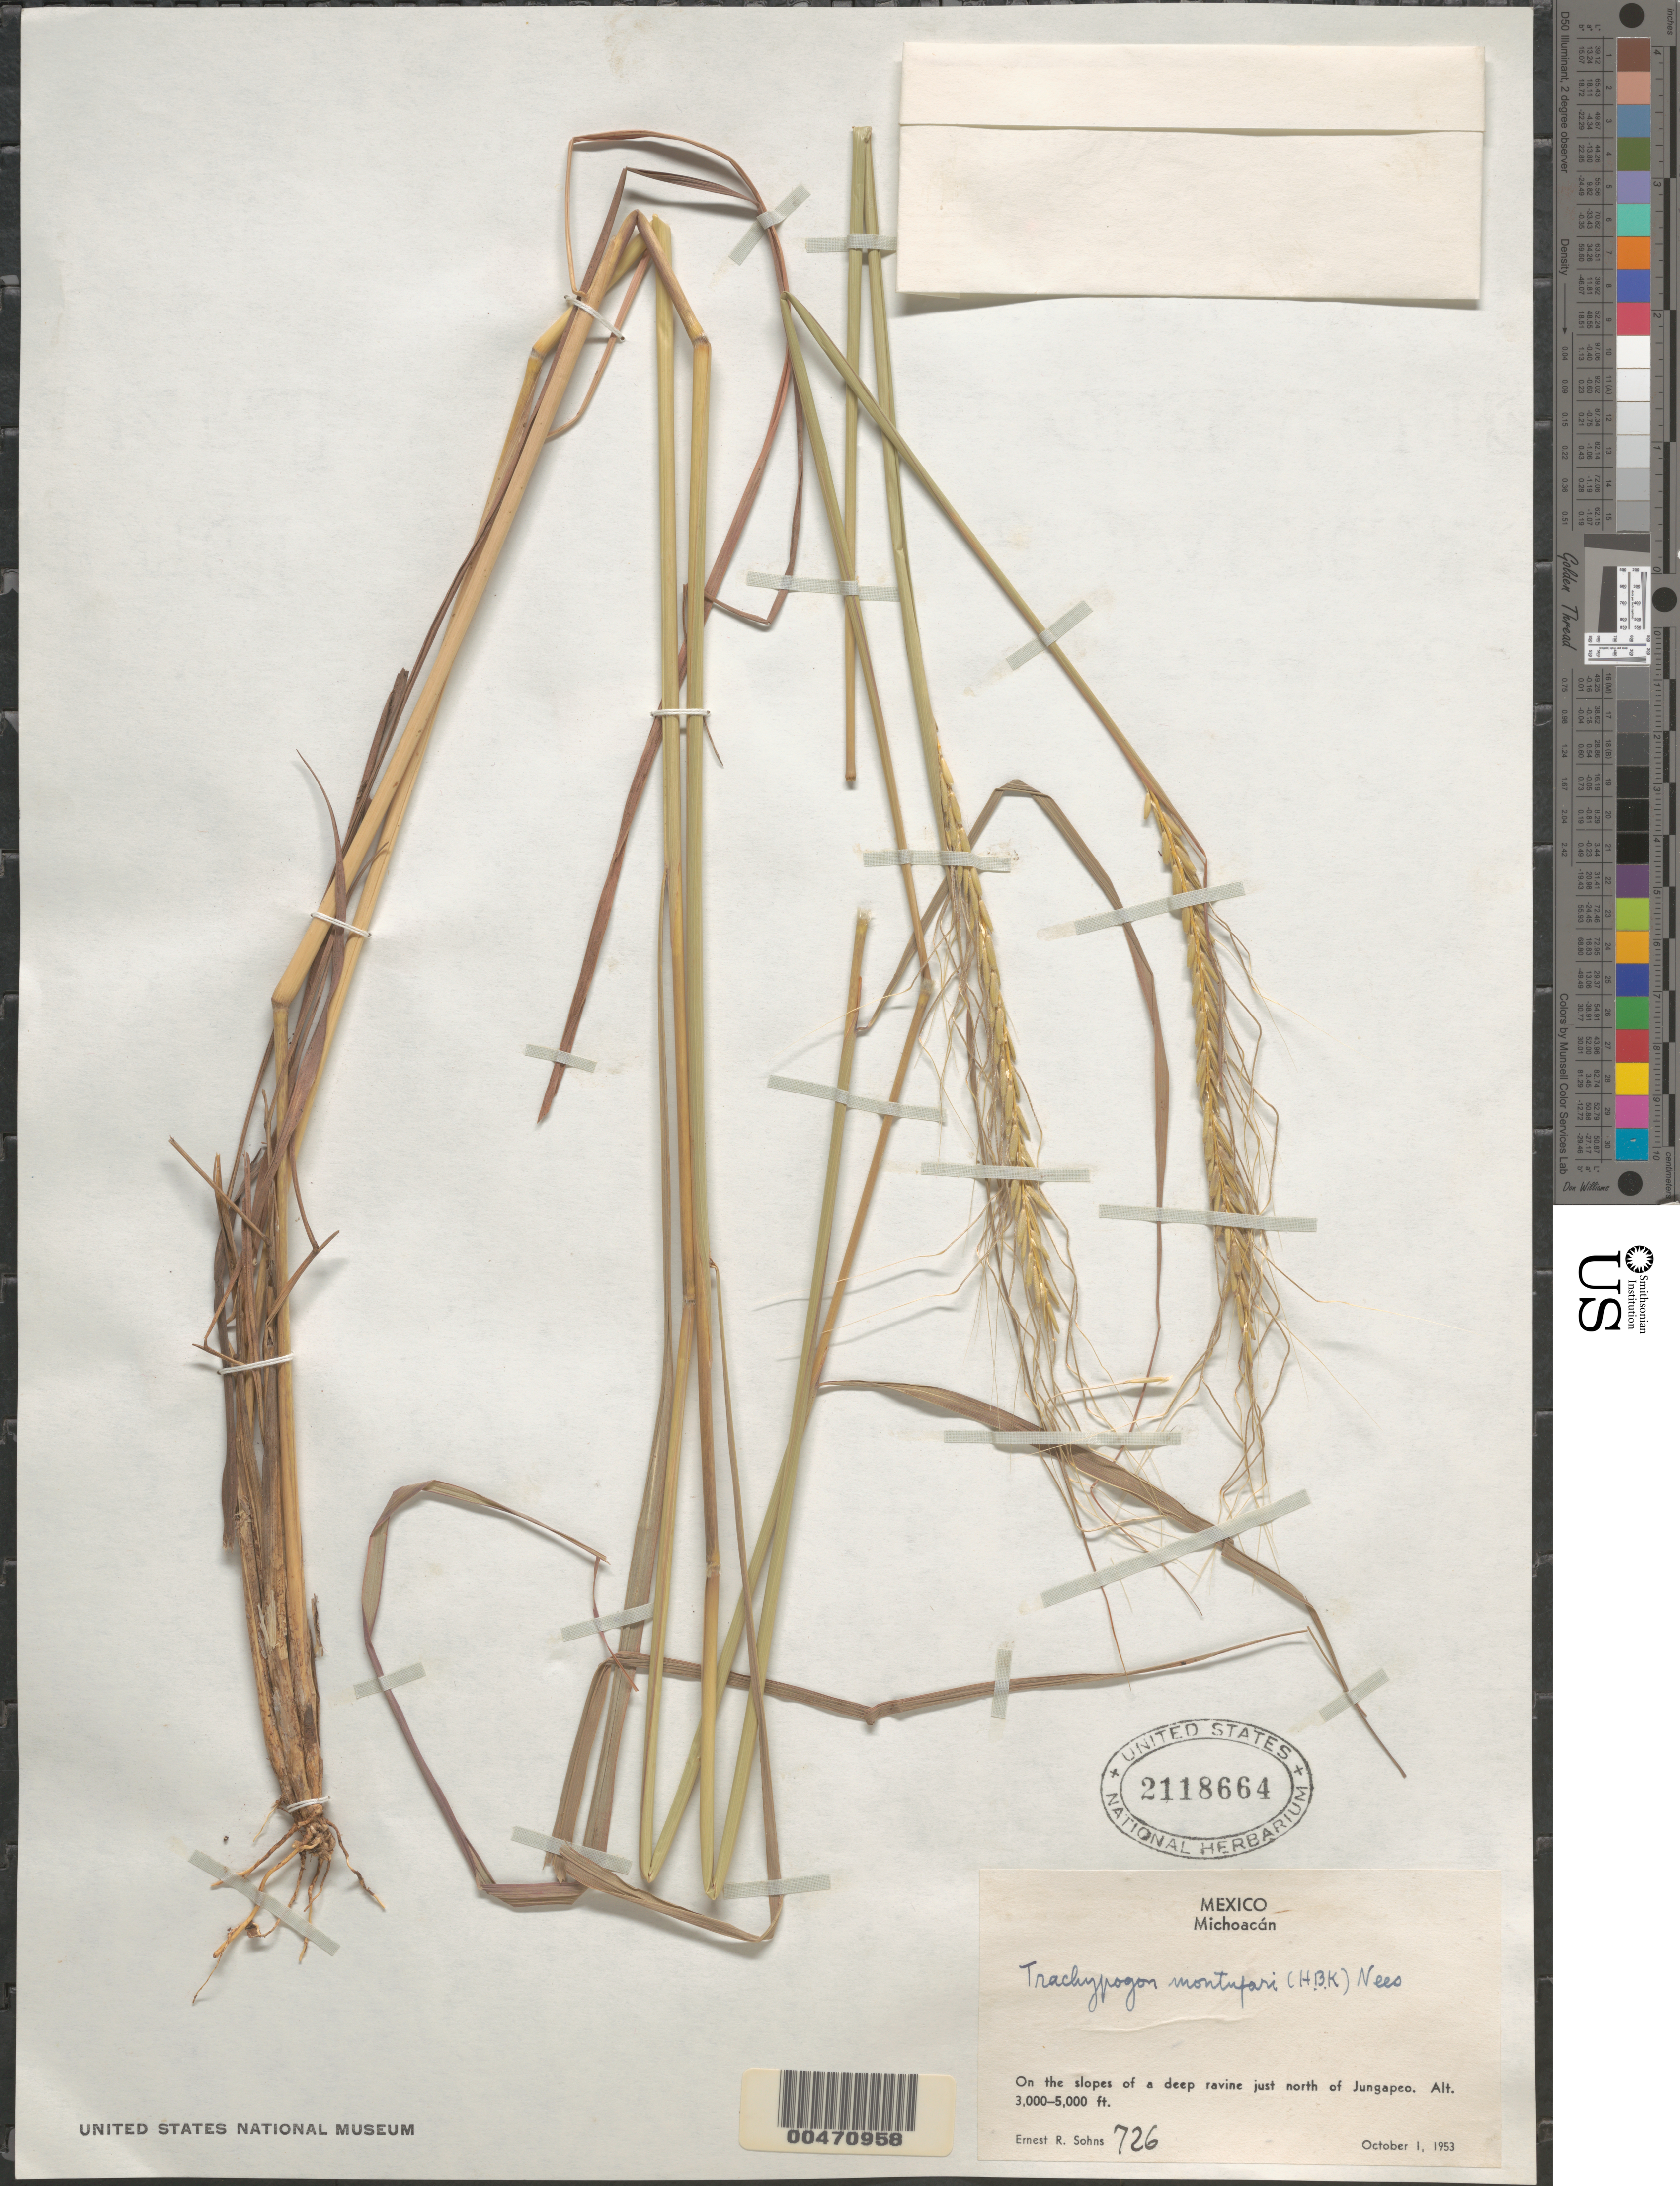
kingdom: Plantae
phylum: Tracheophyta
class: Liliopsida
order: Poales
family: Poaceae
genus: Trachypogon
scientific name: Trachypogon montufari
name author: (Kunth) Nees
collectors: E. R. Sohns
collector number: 726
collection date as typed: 1 Oct 1953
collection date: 1953-10-01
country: Mexico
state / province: Michoacán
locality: Just N of Jungapeo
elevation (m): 914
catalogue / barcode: US 2118664